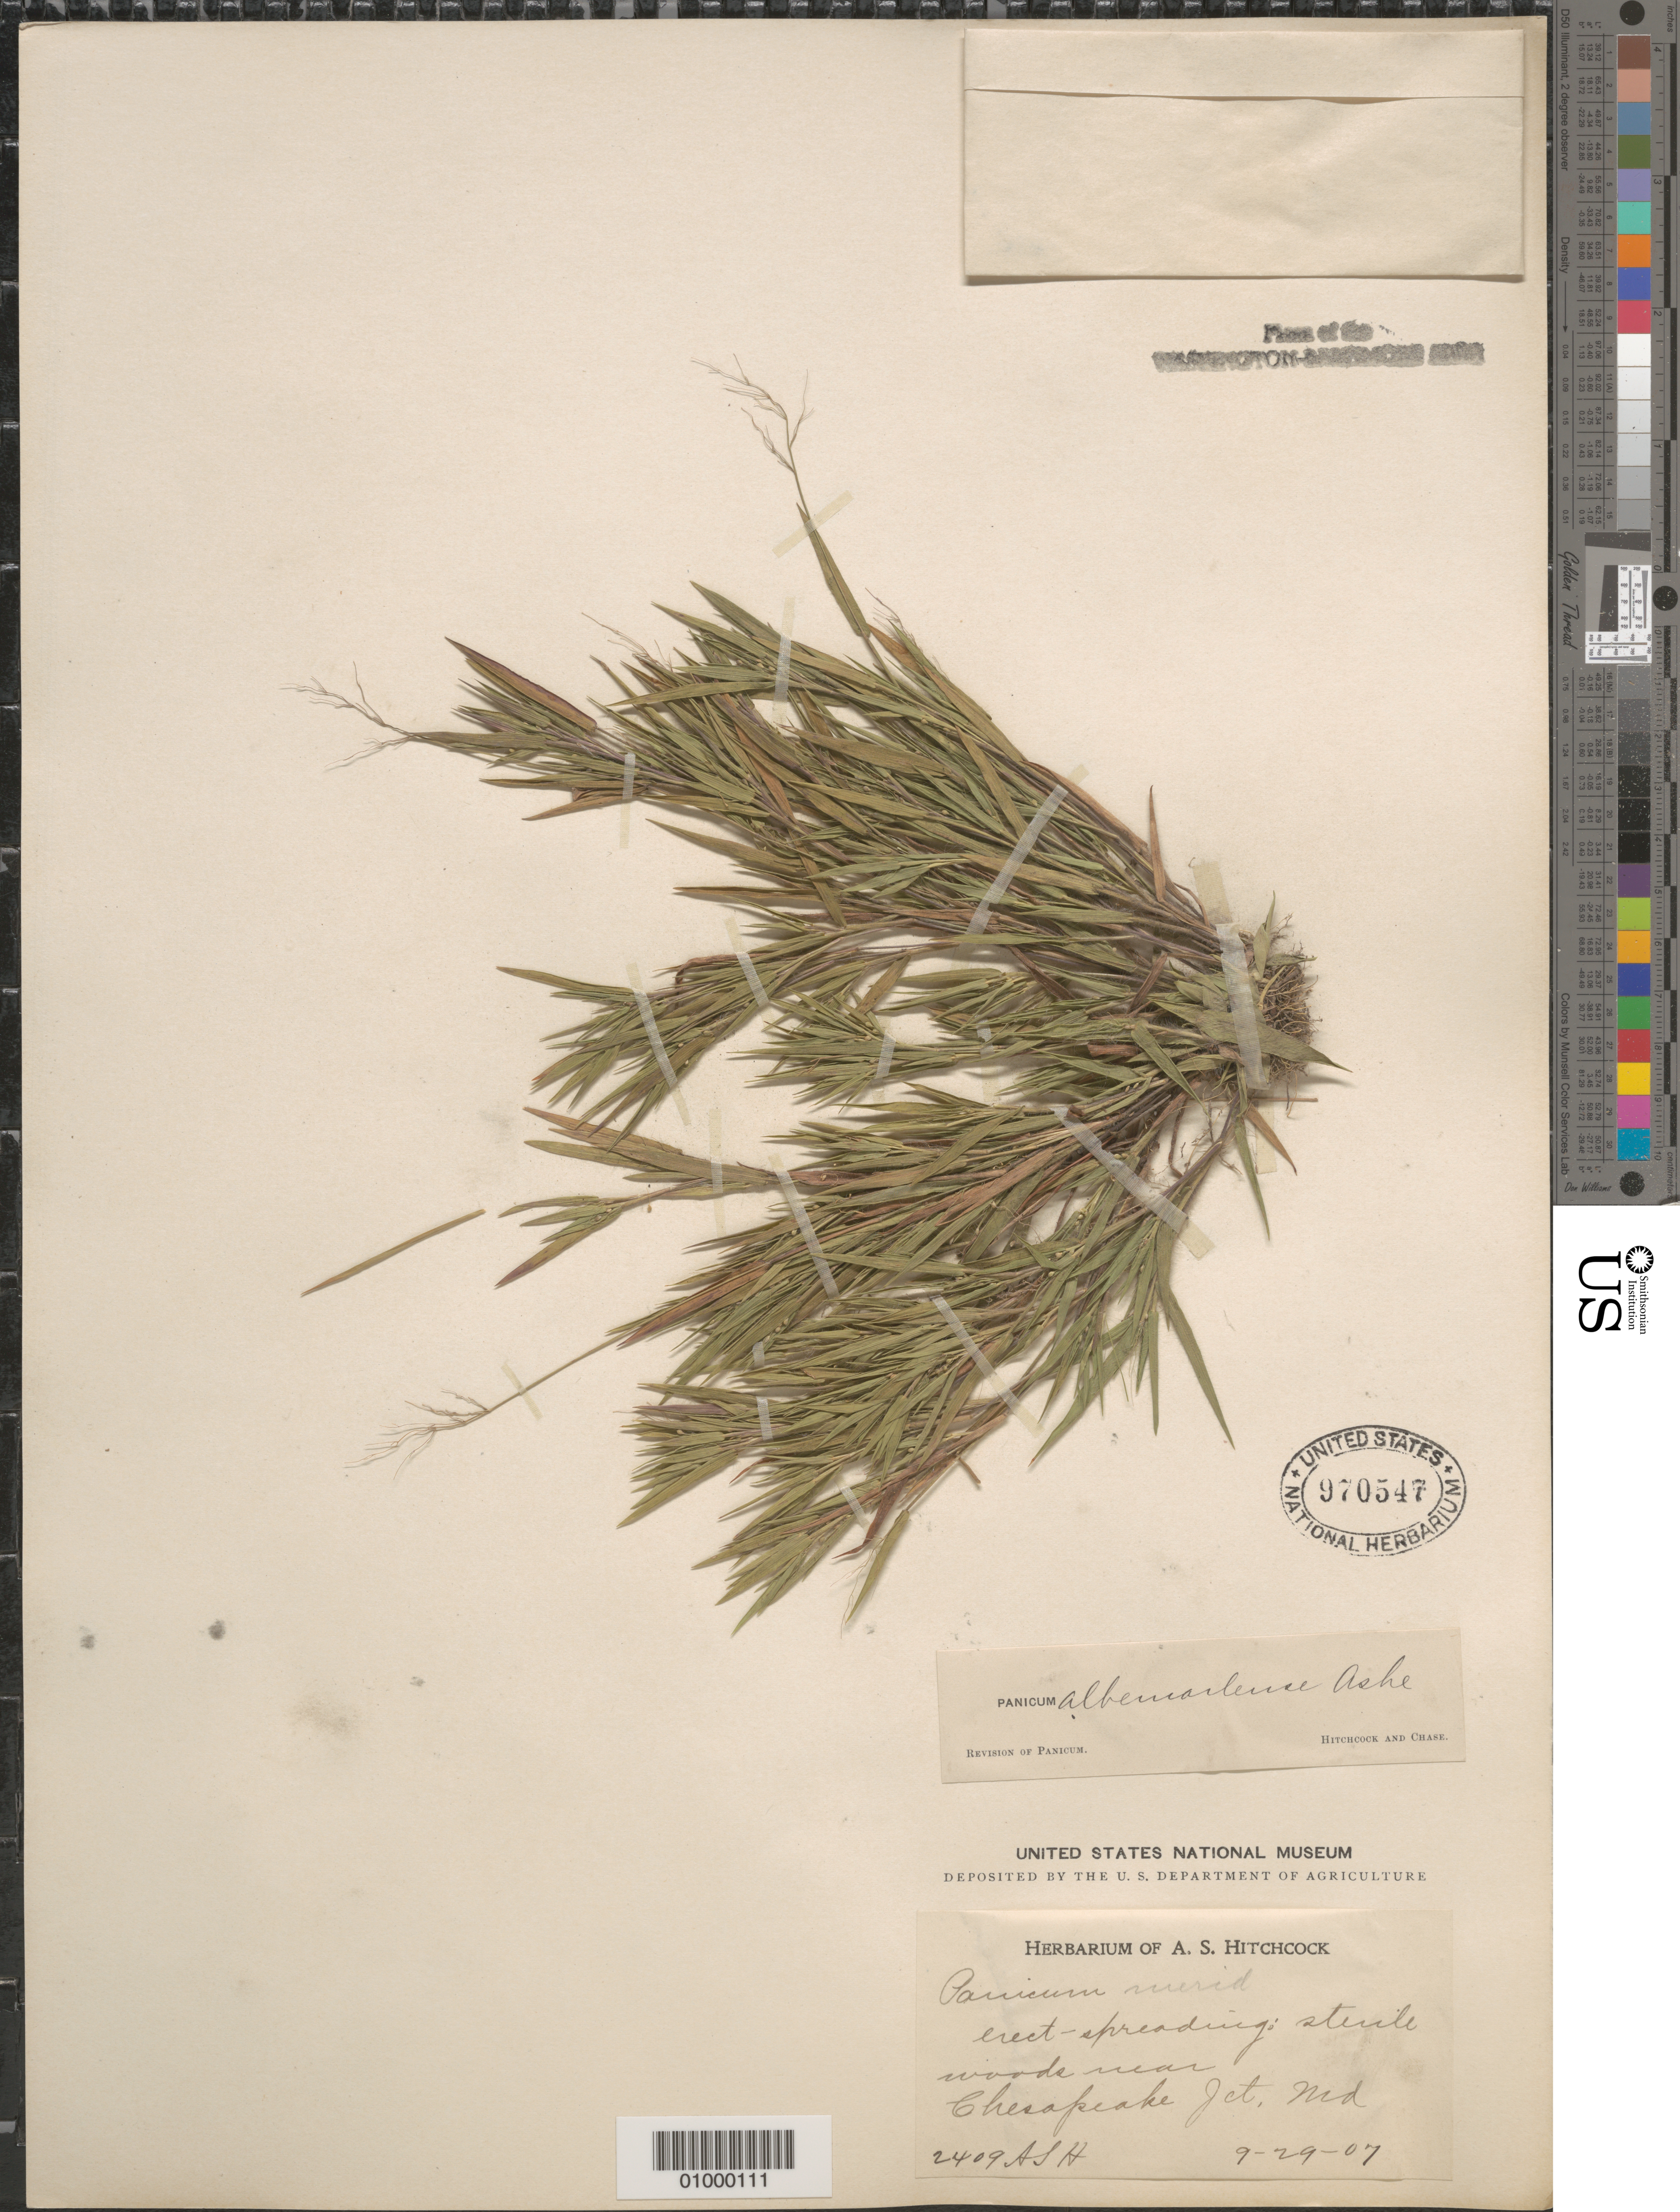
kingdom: Plantae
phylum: Tracheophyta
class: Liliopsida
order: Poales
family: Poaceae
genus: Panicum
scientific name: Panicum albemarlense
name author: Ashe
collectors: A. S. Hitchcock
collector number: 2409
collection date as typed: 29 Sep 1907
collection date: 1907-09-29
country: United States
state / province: Maryland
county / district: Prince George's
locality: Cheasapeake Junction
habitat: near woods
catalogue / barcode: US 970547